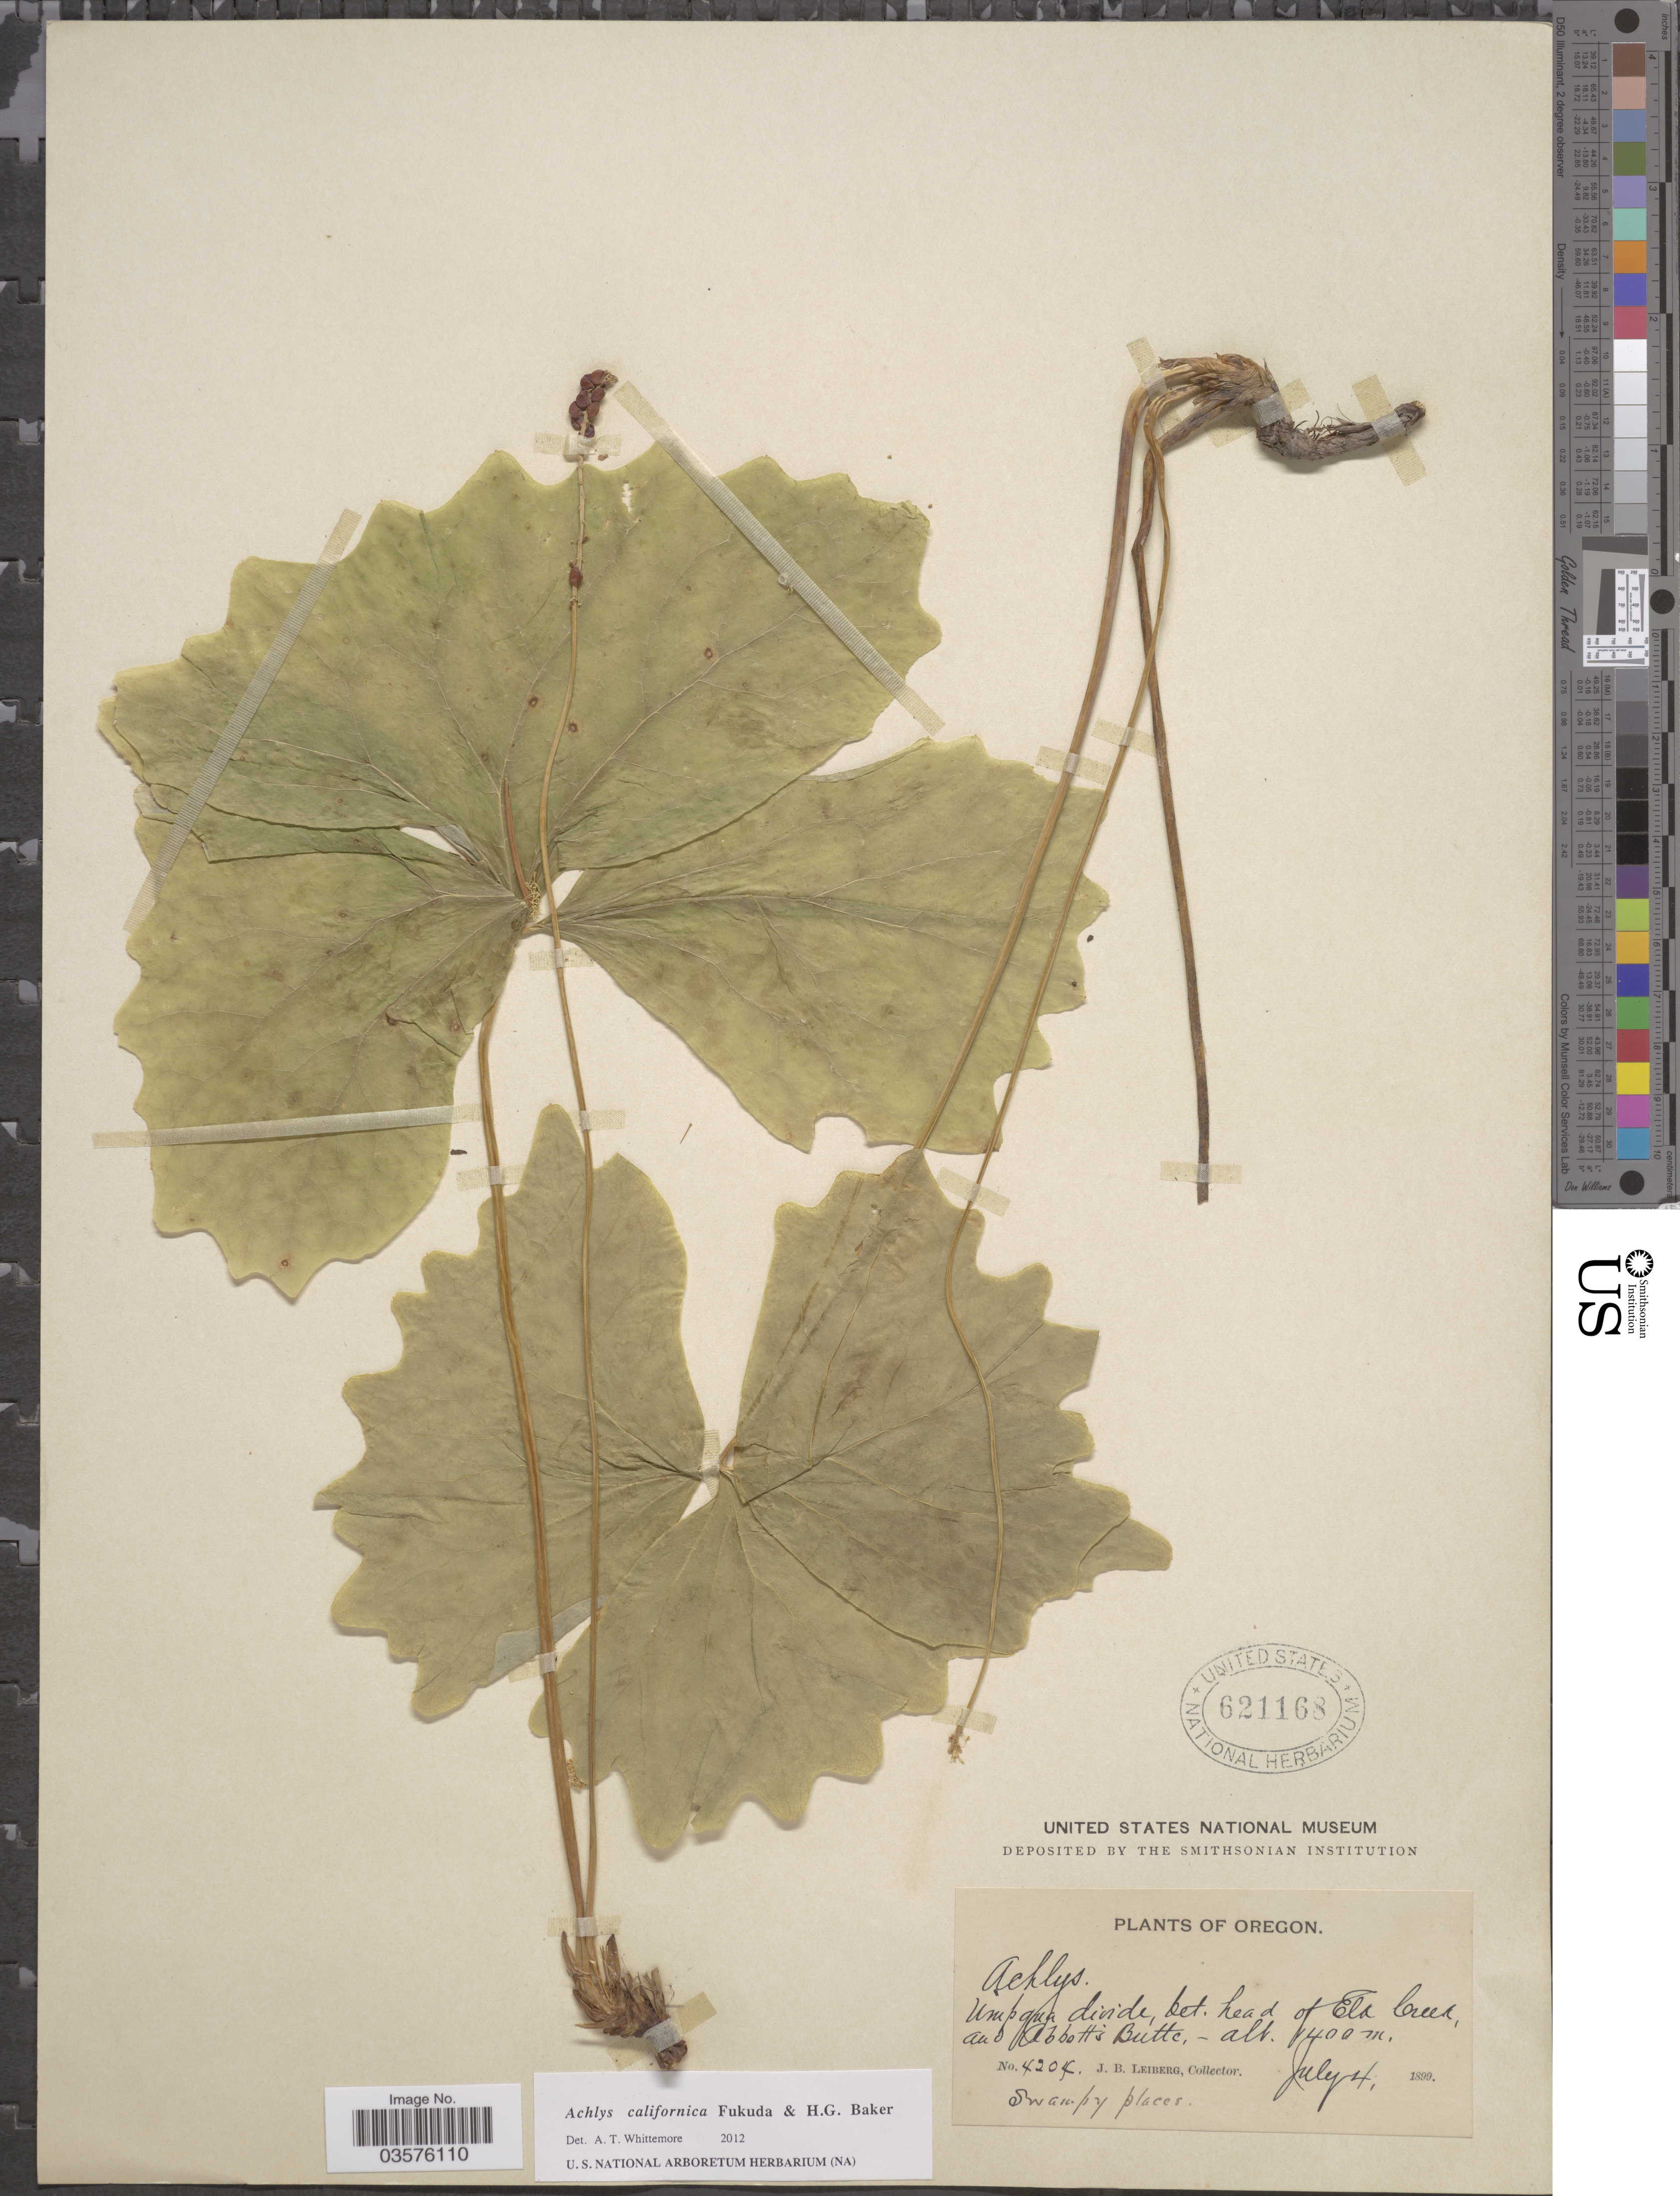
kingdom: Plantae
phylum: Tracheophyta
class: Magnoliopsida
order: Ranunculales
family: Berberidaceae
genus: Achlys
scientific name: Achlys californica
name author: Fukuda & H.G. Baker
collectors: J. B. Leiberg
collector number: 4204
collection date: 1899-07-04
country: United States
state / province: Oregon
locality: Umpqua divide, bet. head of Elk Creek, and Abbott's Butte.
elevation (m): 1400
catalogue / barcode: US 621168